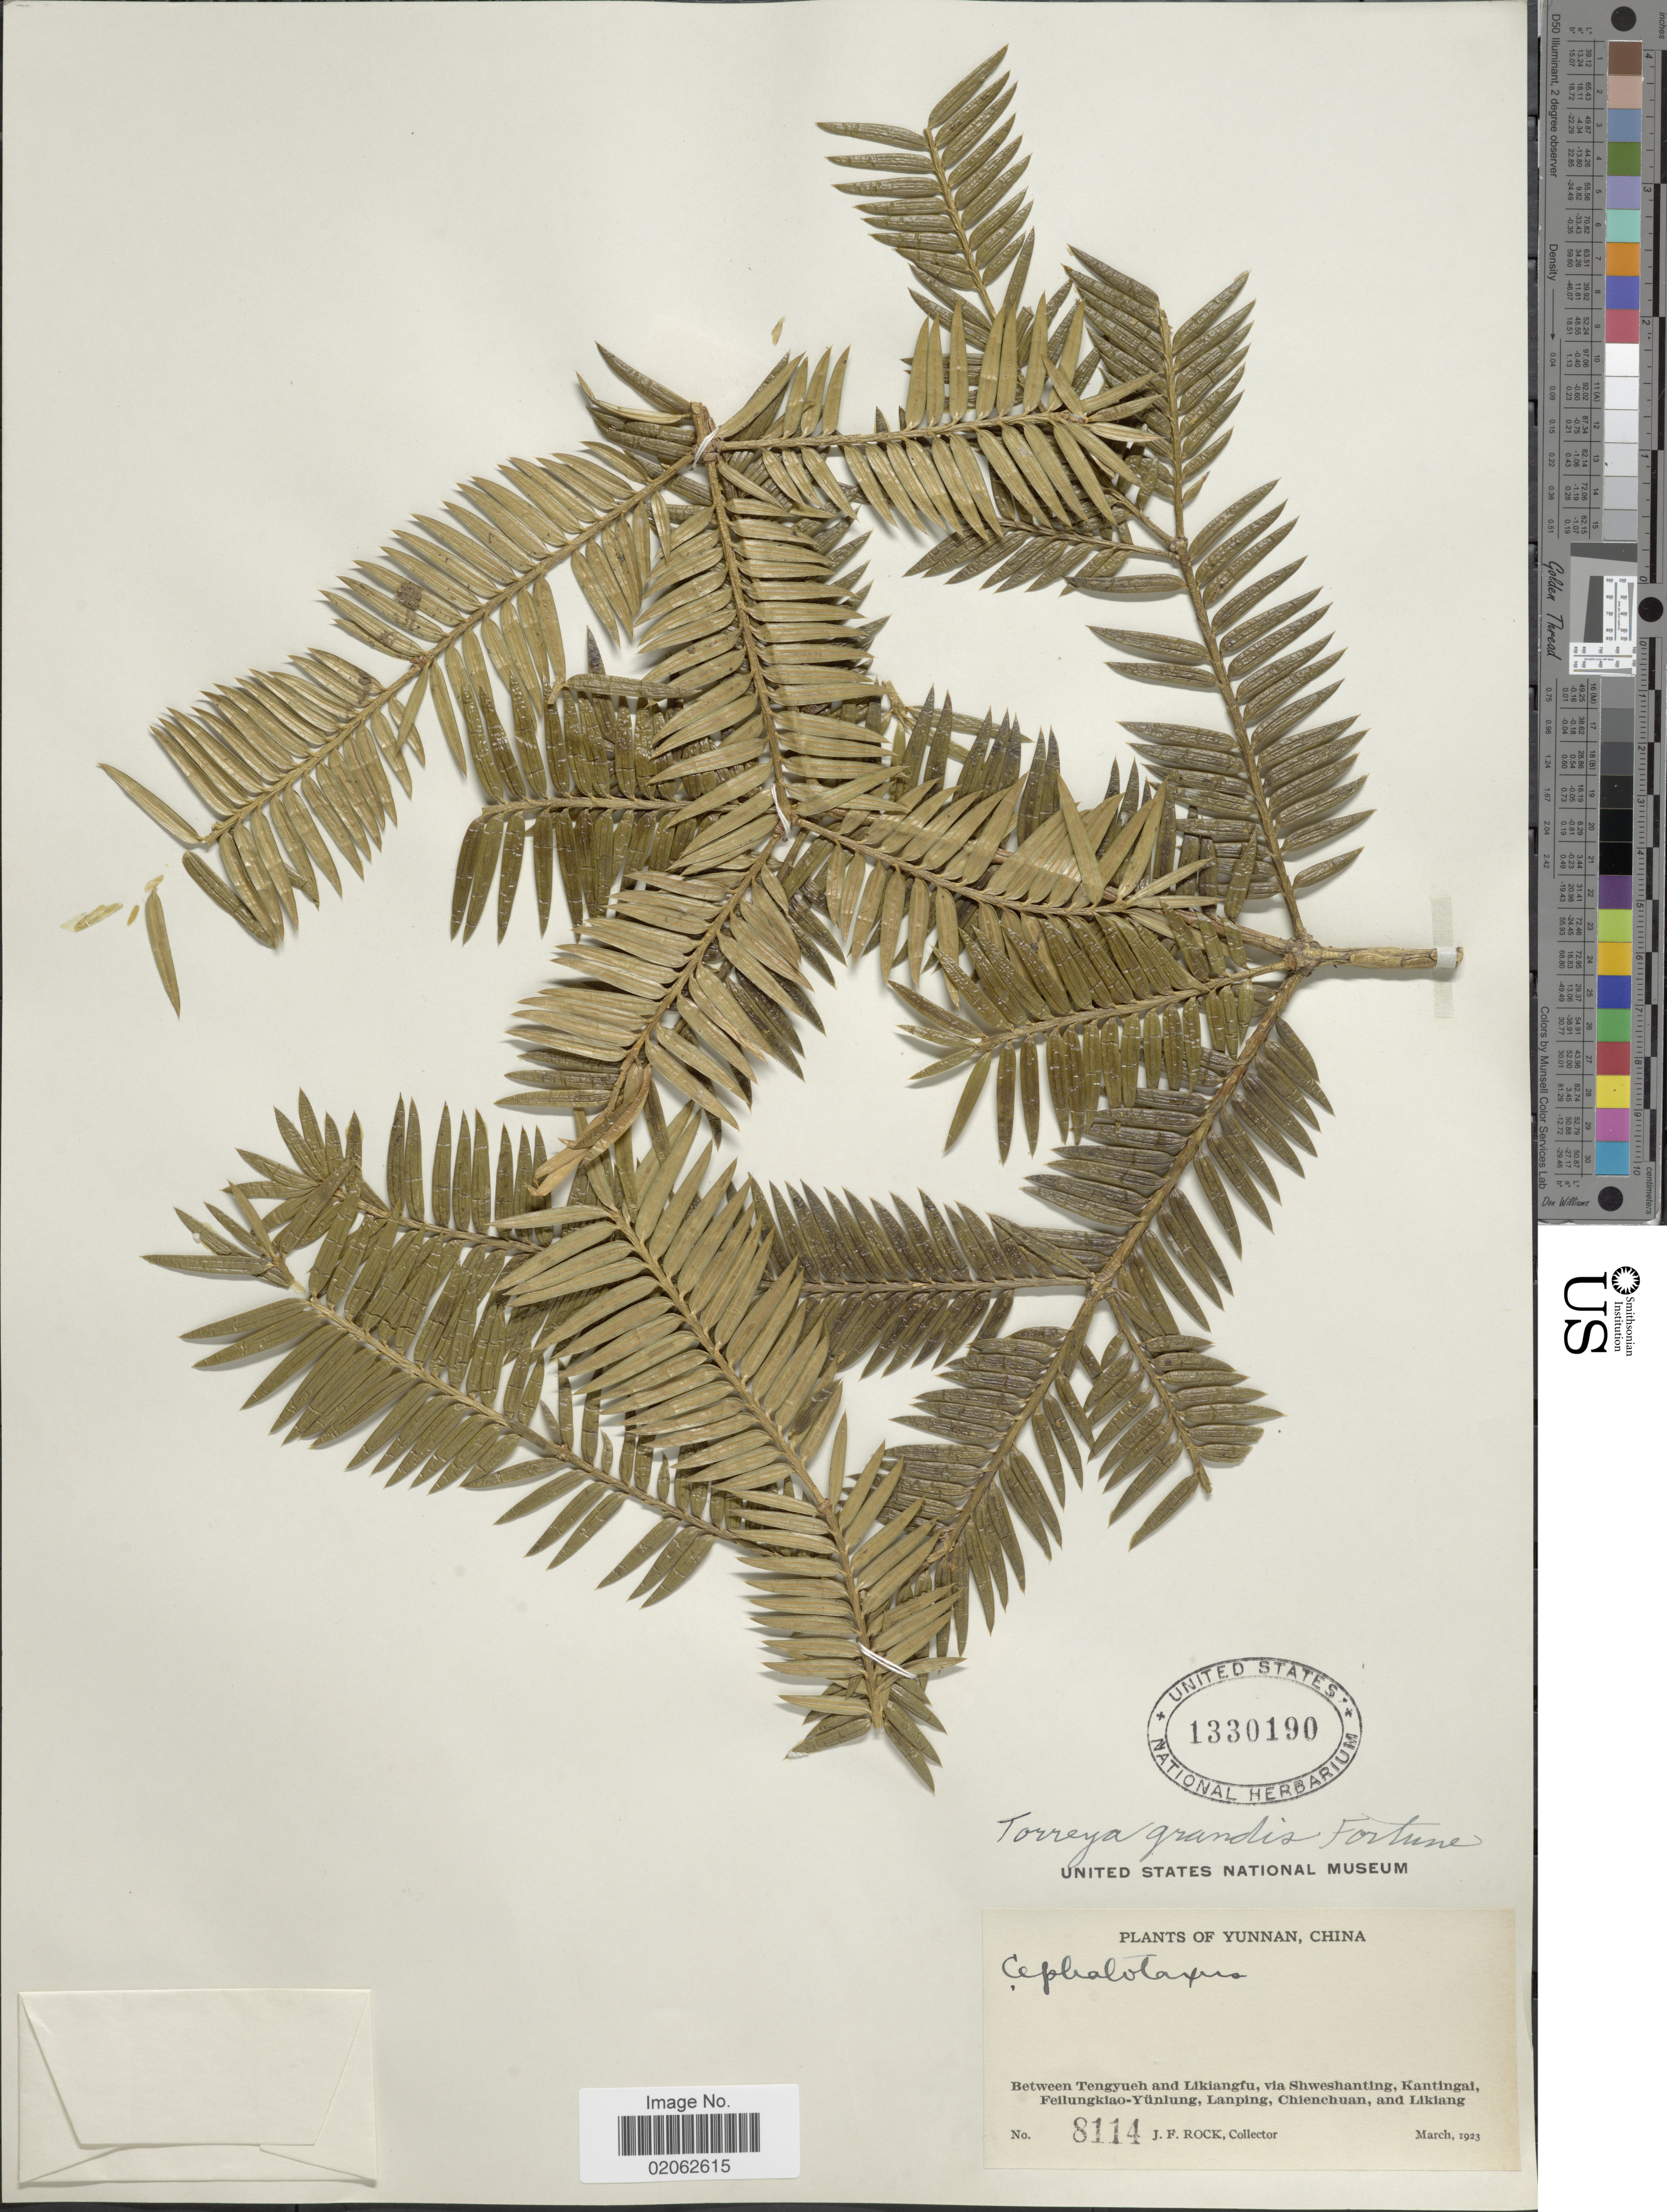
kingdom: Plantae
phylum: Tracheophyta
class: Pinopsida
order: Pinales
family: Taxaceae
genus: Torreya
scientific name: Torreya grandis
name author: Fortune ex Lindl.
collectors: J. Rock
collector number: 8114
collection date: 1923-03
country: China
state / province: Yunnan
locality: Yunnan, China, Between Tengyueh and Likiangfu, via Shweshanting, Kantingai Feilungkiao-Yunlung, Lanping, Chienchuan, and Likiang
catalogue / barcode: US 1330190